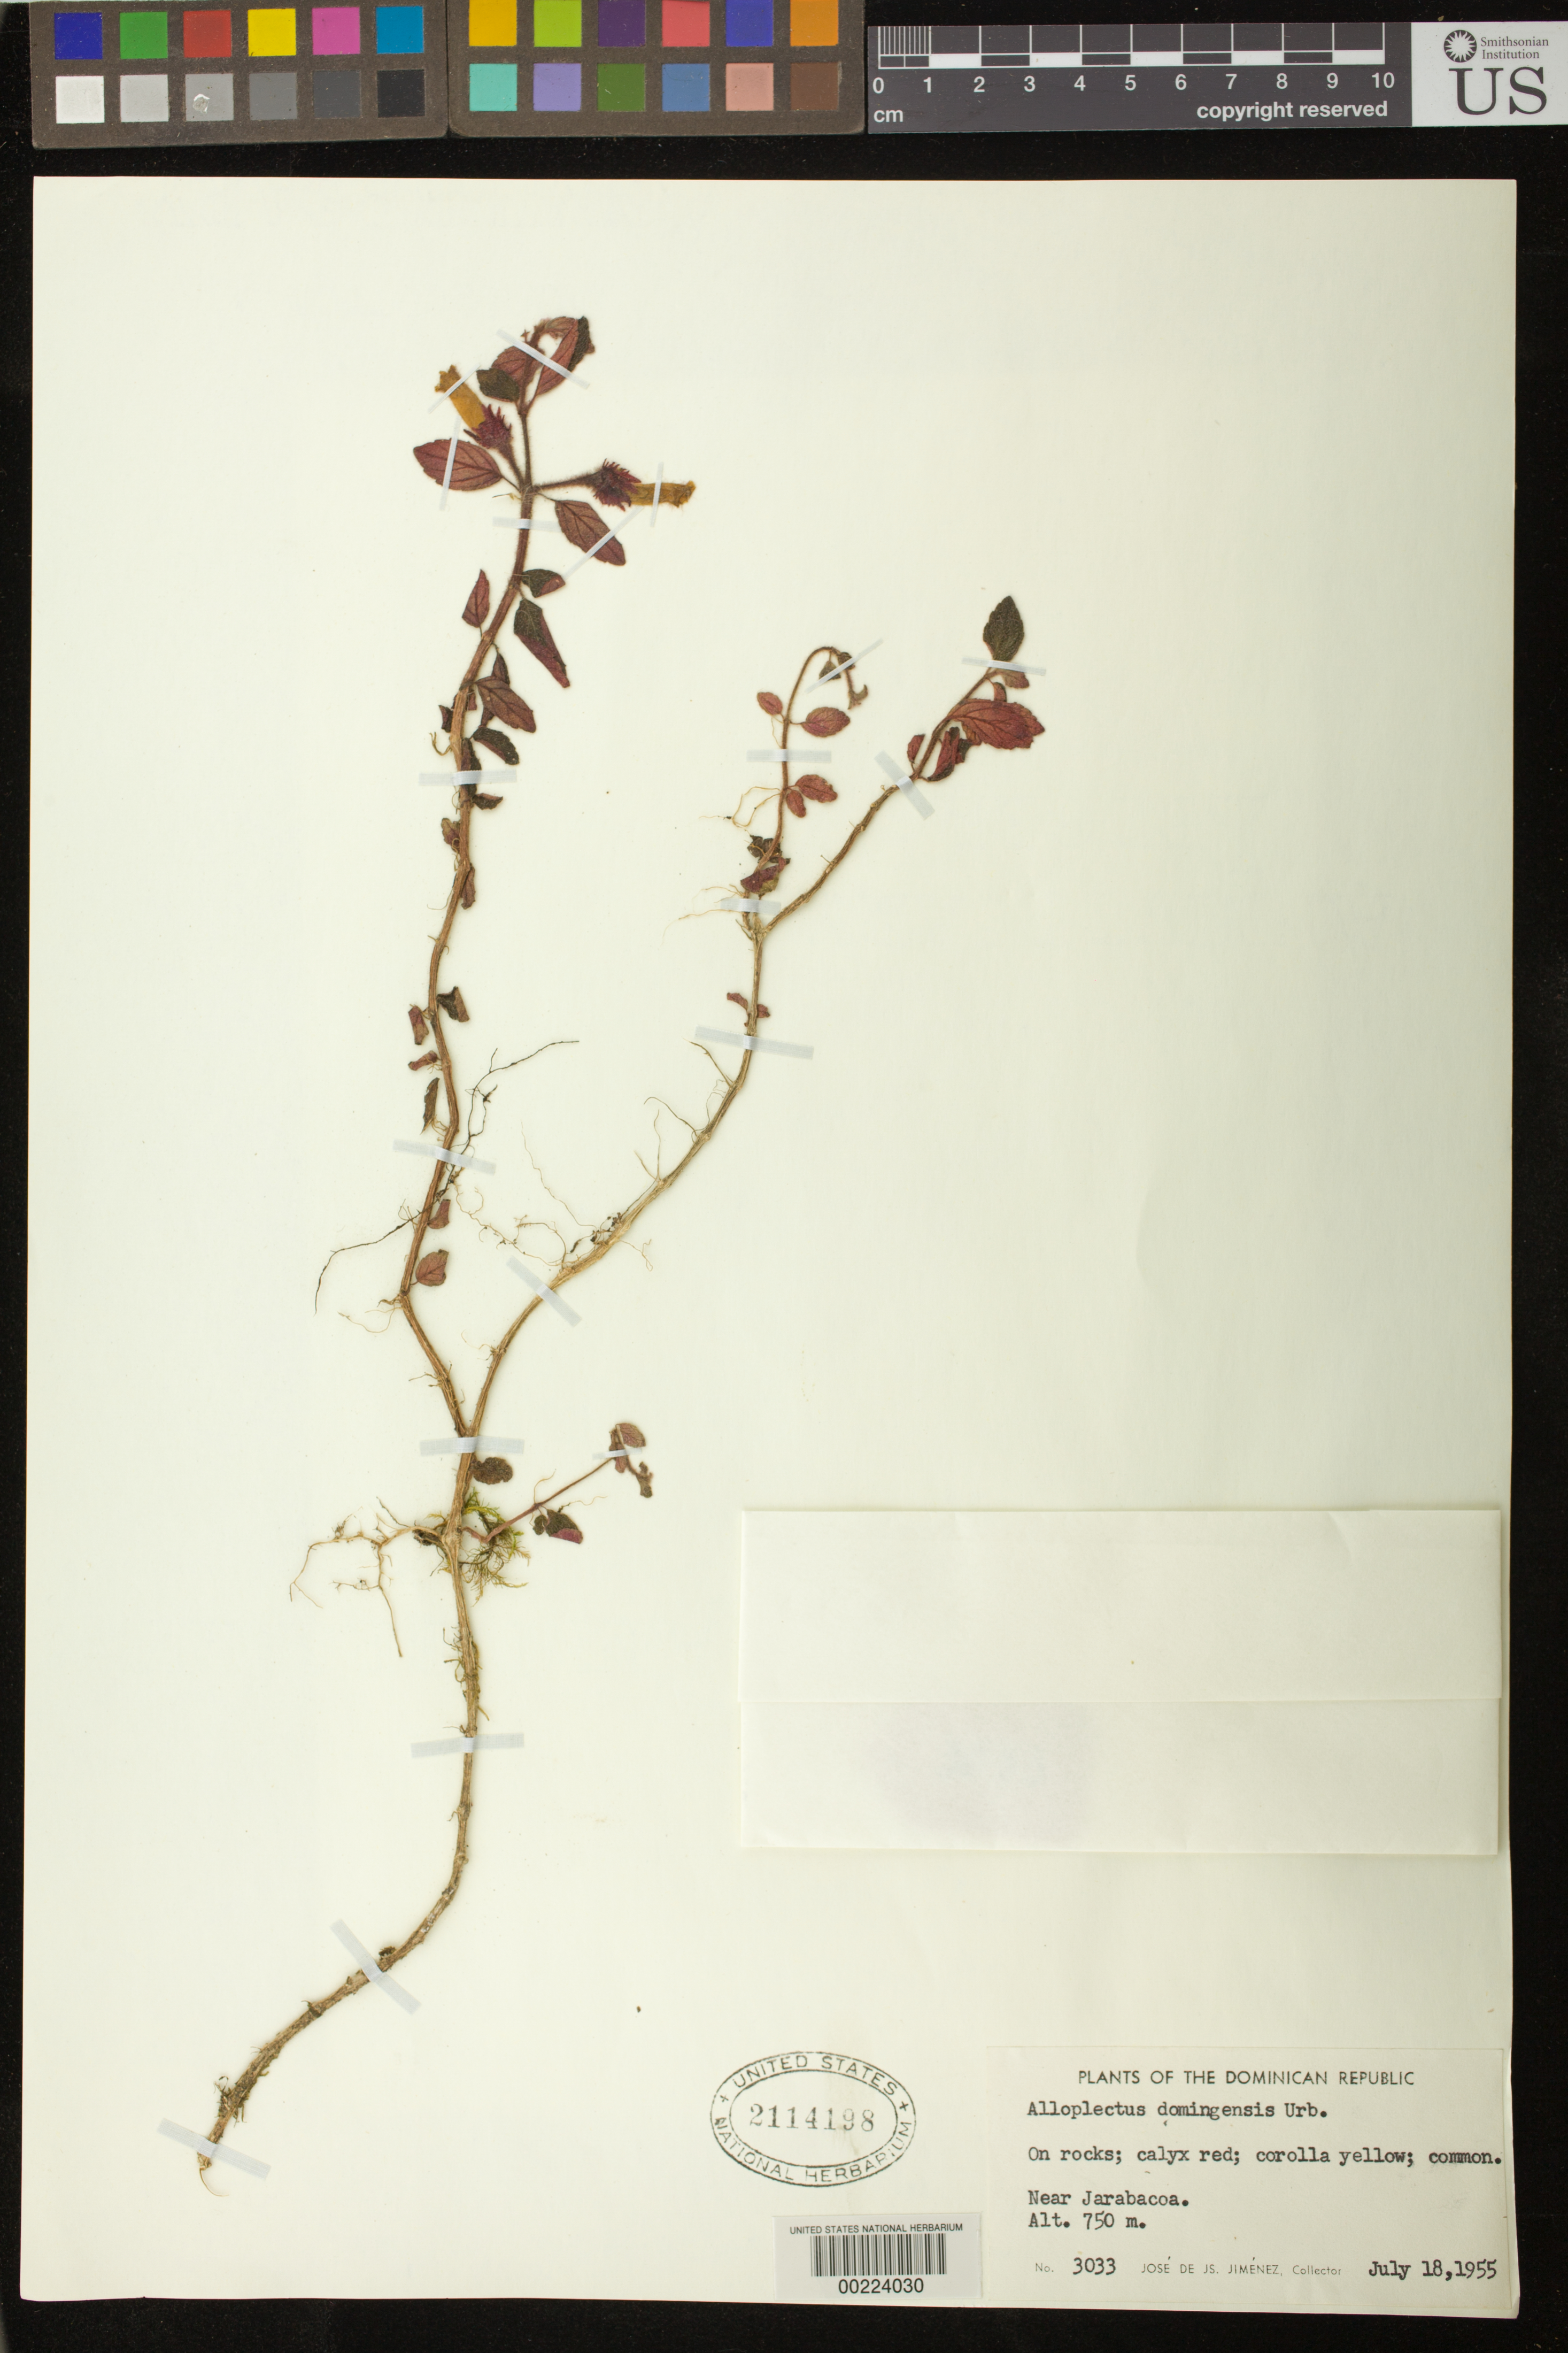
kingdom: Plantae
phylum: Tracheophyta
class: Magnoliopsida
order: Lamiales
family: Gesneriaceae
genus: Columnea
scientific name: Columnea domingensis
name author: (Urb.) B.D. Morley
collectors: J. J. Jiménez Almonte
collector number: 3033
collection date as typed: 18 Jul 1955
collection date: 1955-07-18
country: Dominican Republic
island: Hispaniola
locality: Near Jarabacoa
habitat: On rocks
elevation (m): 750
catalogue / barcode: US 2114198